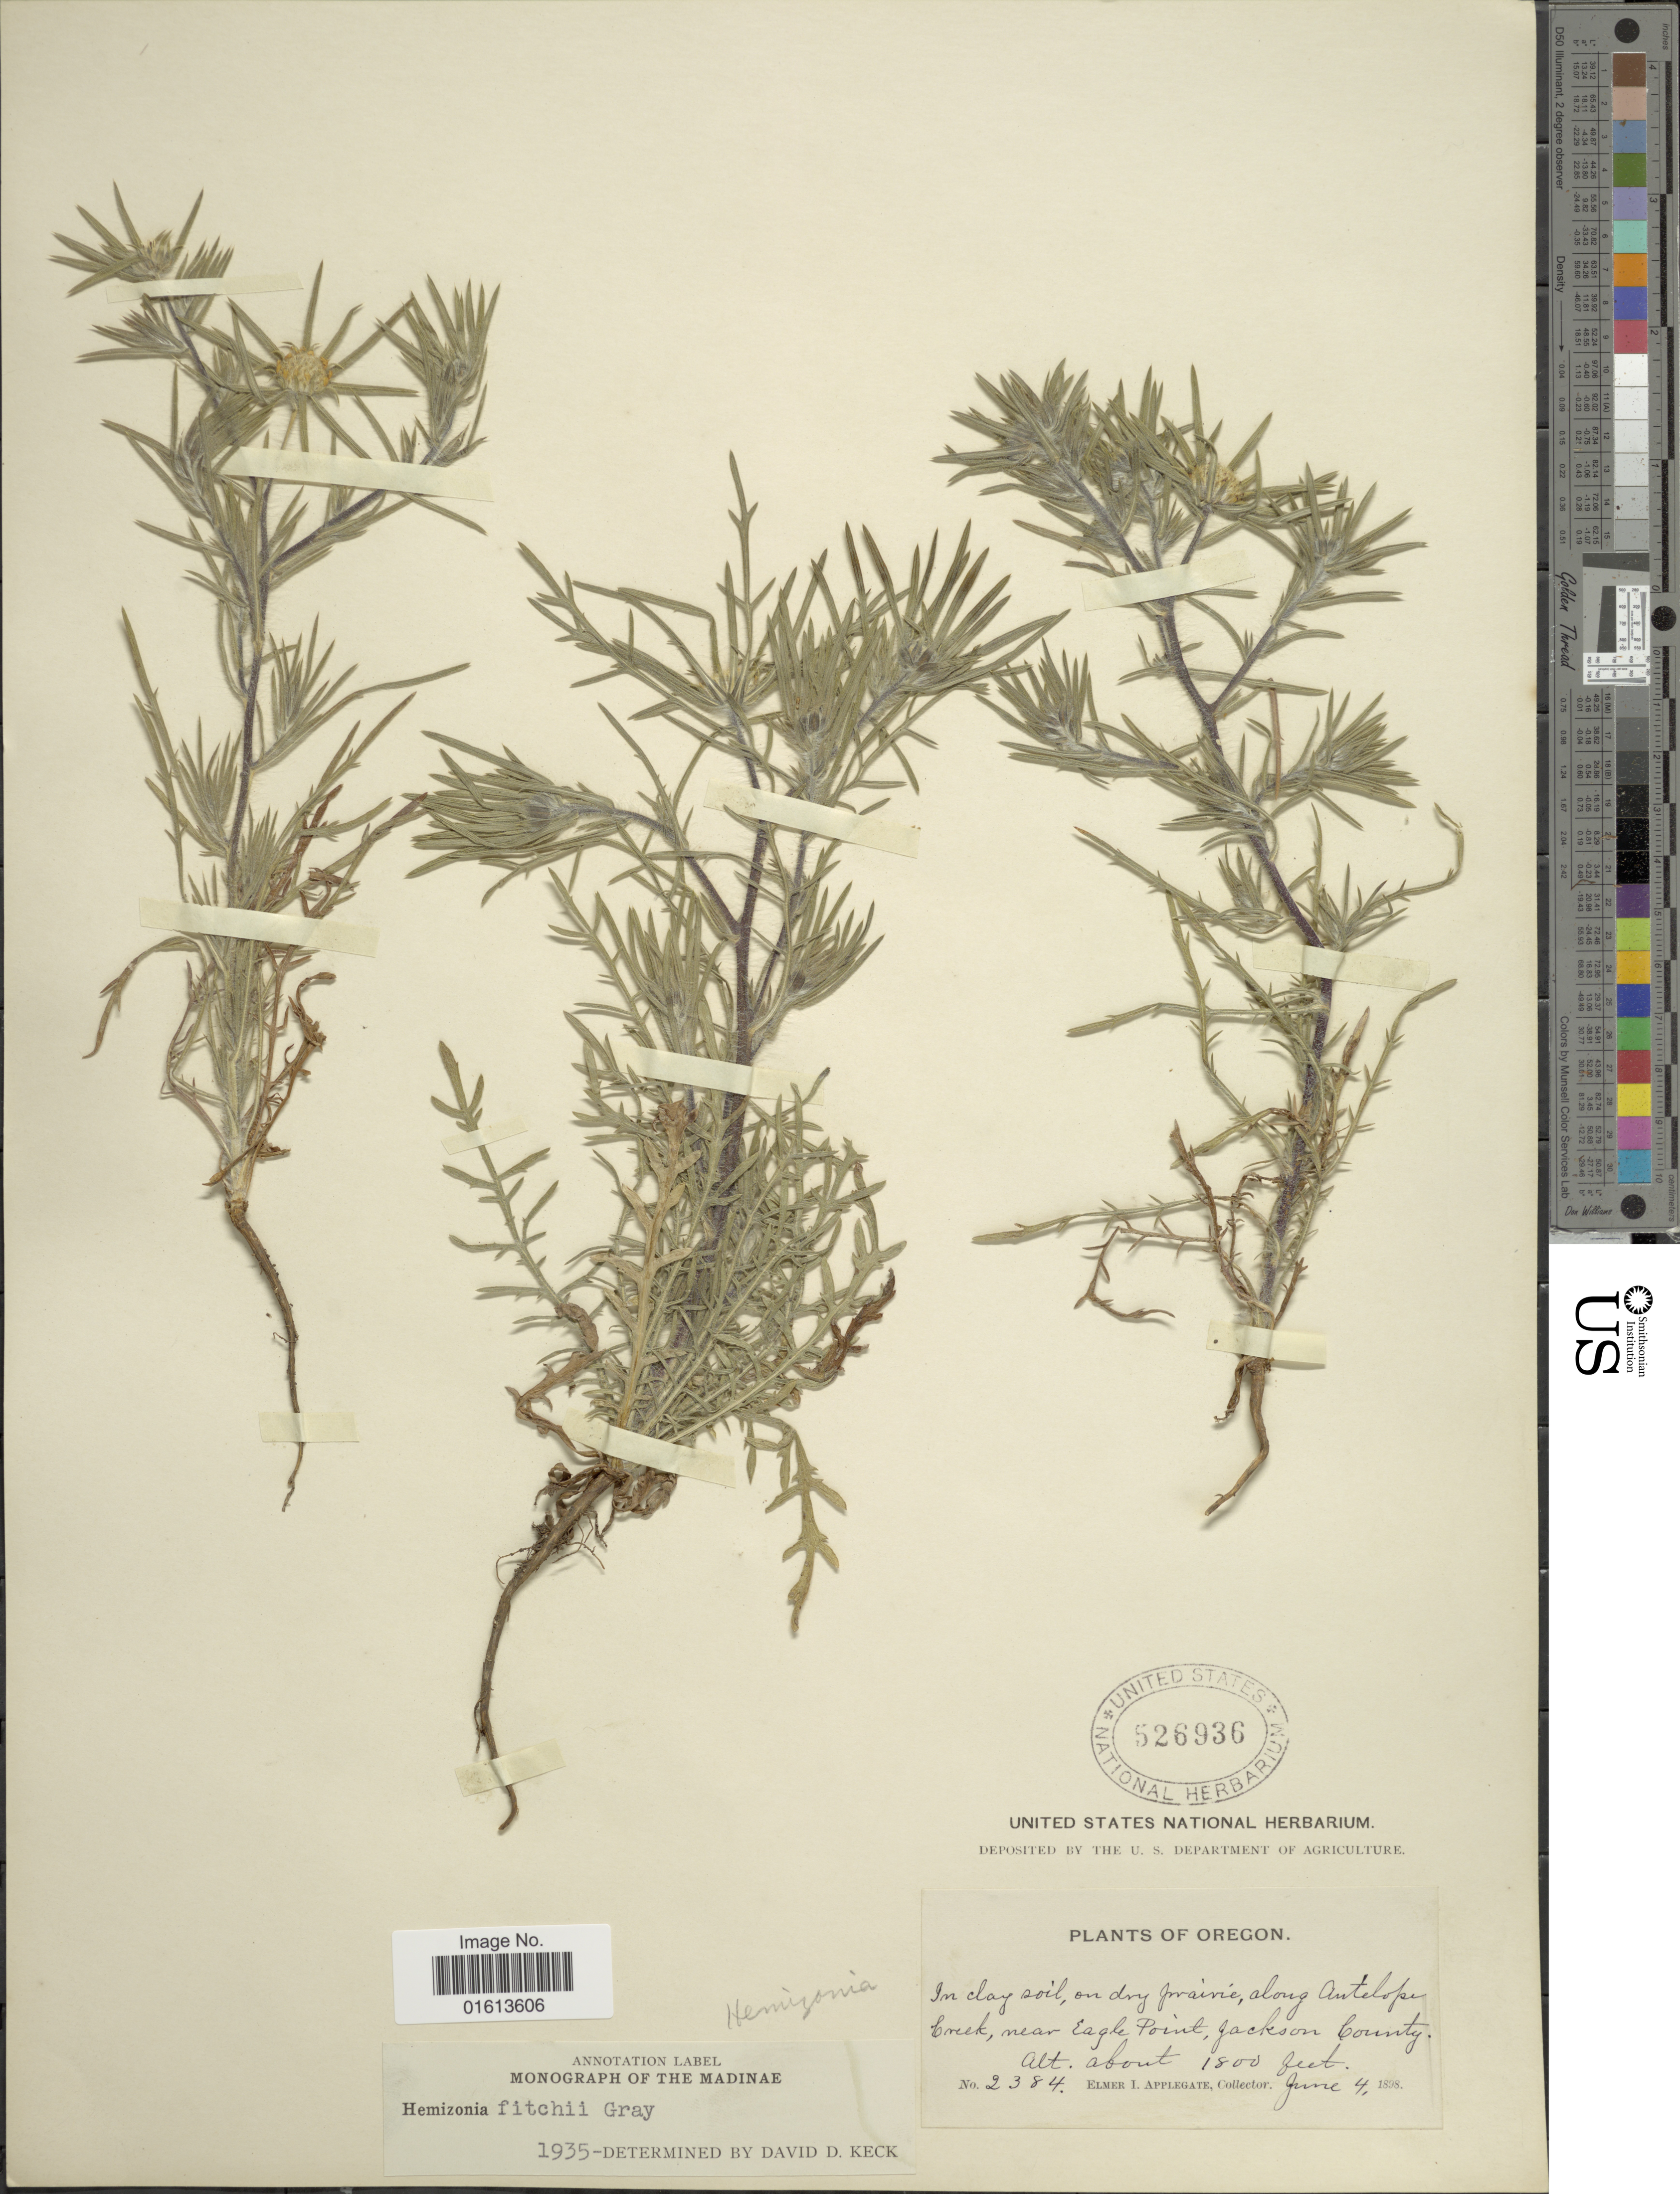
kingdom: Plantae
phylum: Tracheophyta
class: Magnoliopsida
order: Asterales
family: Asteraceae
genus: Centromadia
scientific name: Centromadia fitchii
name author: (A. Gray) Greene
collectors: E. I. Applegate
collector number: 2384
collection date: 1898-06-04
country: United States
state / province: Oregon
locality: Oregon. on dry prairiem along Antelope Creek, near Eagle Point, Jackson County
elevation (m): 549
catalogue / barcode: US 526936